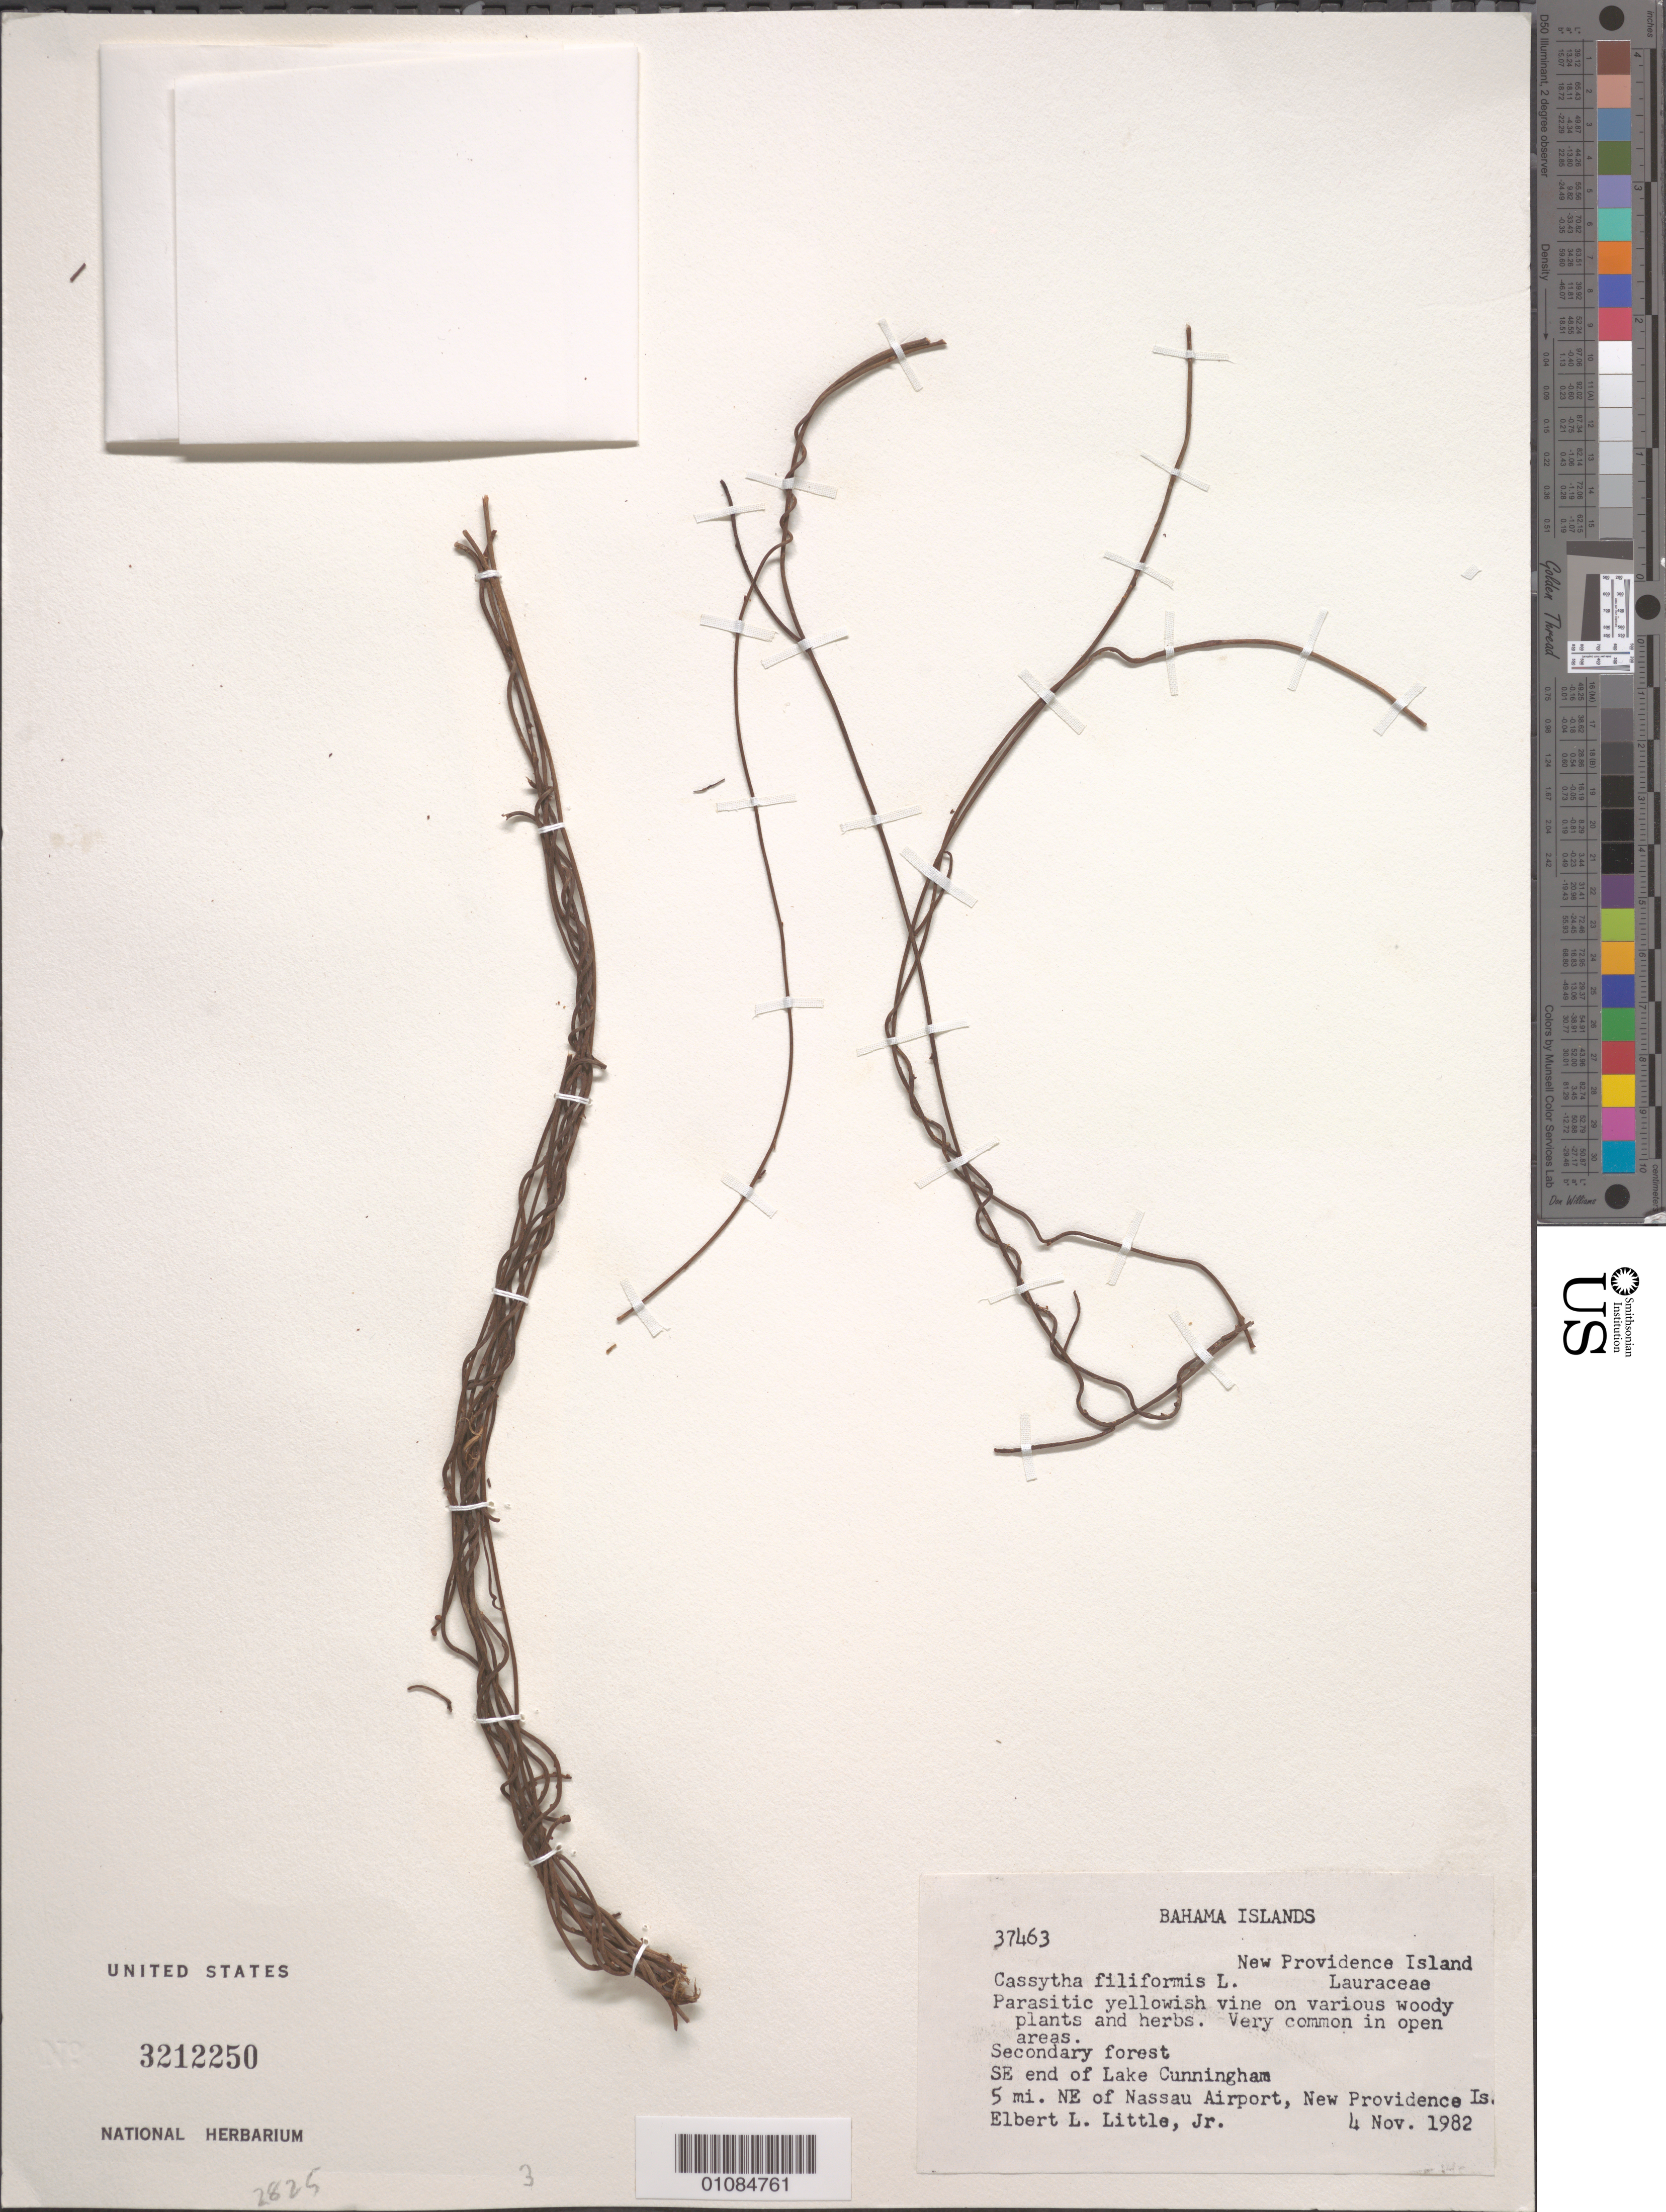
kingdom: Plantae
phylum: Tracheophyta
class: Magnoliopsida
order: Laurales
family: Lauraceae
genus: Cassytha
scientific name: Cassytha filiformis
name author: L.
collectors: E. L. Little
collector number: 37463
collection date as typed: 04 Nov 1982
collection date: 1982-11-04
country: Bahamas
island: New Providence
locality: SE end of Lake Cunningham. 5 mi. NE of Nassau Airport, New Providence Is.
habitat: Secondary forest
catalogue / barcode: US 3212250